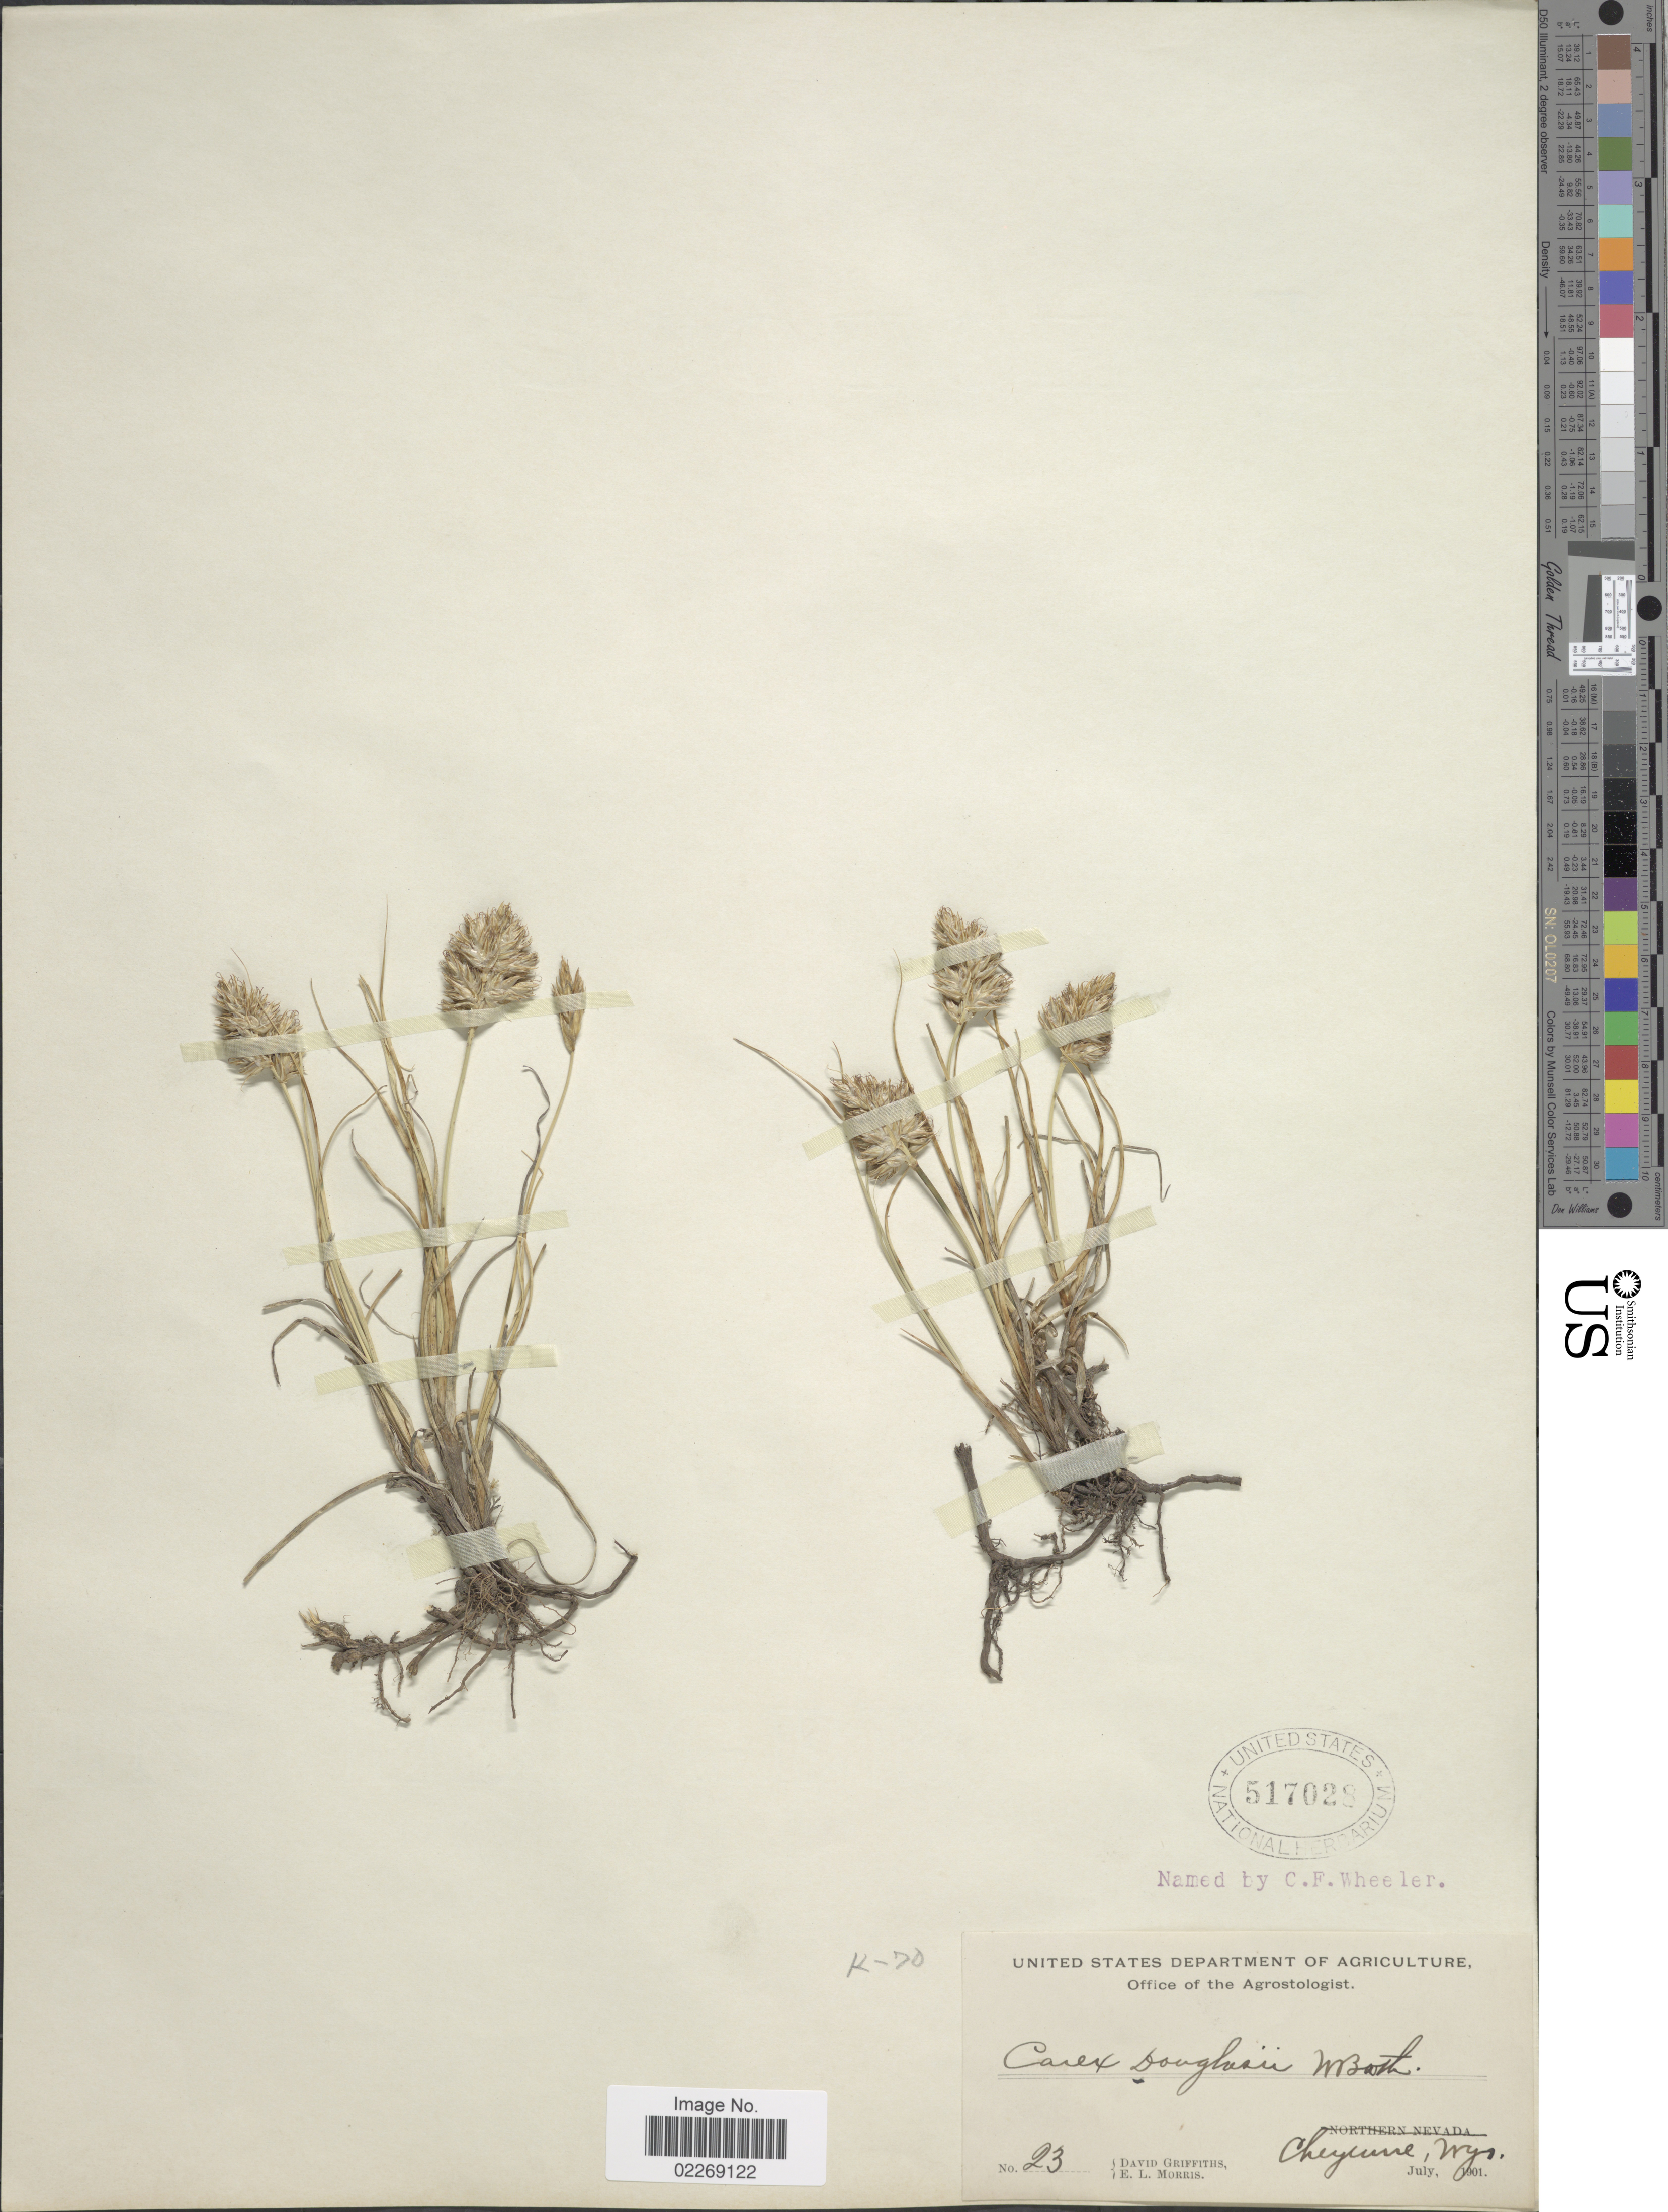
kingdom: Plantae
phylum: Tracheophyta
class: Liliopsida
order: Poales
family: Cyperaceae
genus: Carex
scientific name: Carex douglasii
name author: Boott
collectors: D. Griffiths & E. Morris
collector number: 23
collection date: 1901-07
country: United States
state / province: Wyoming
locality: Cheyenne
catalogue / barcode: US 517028